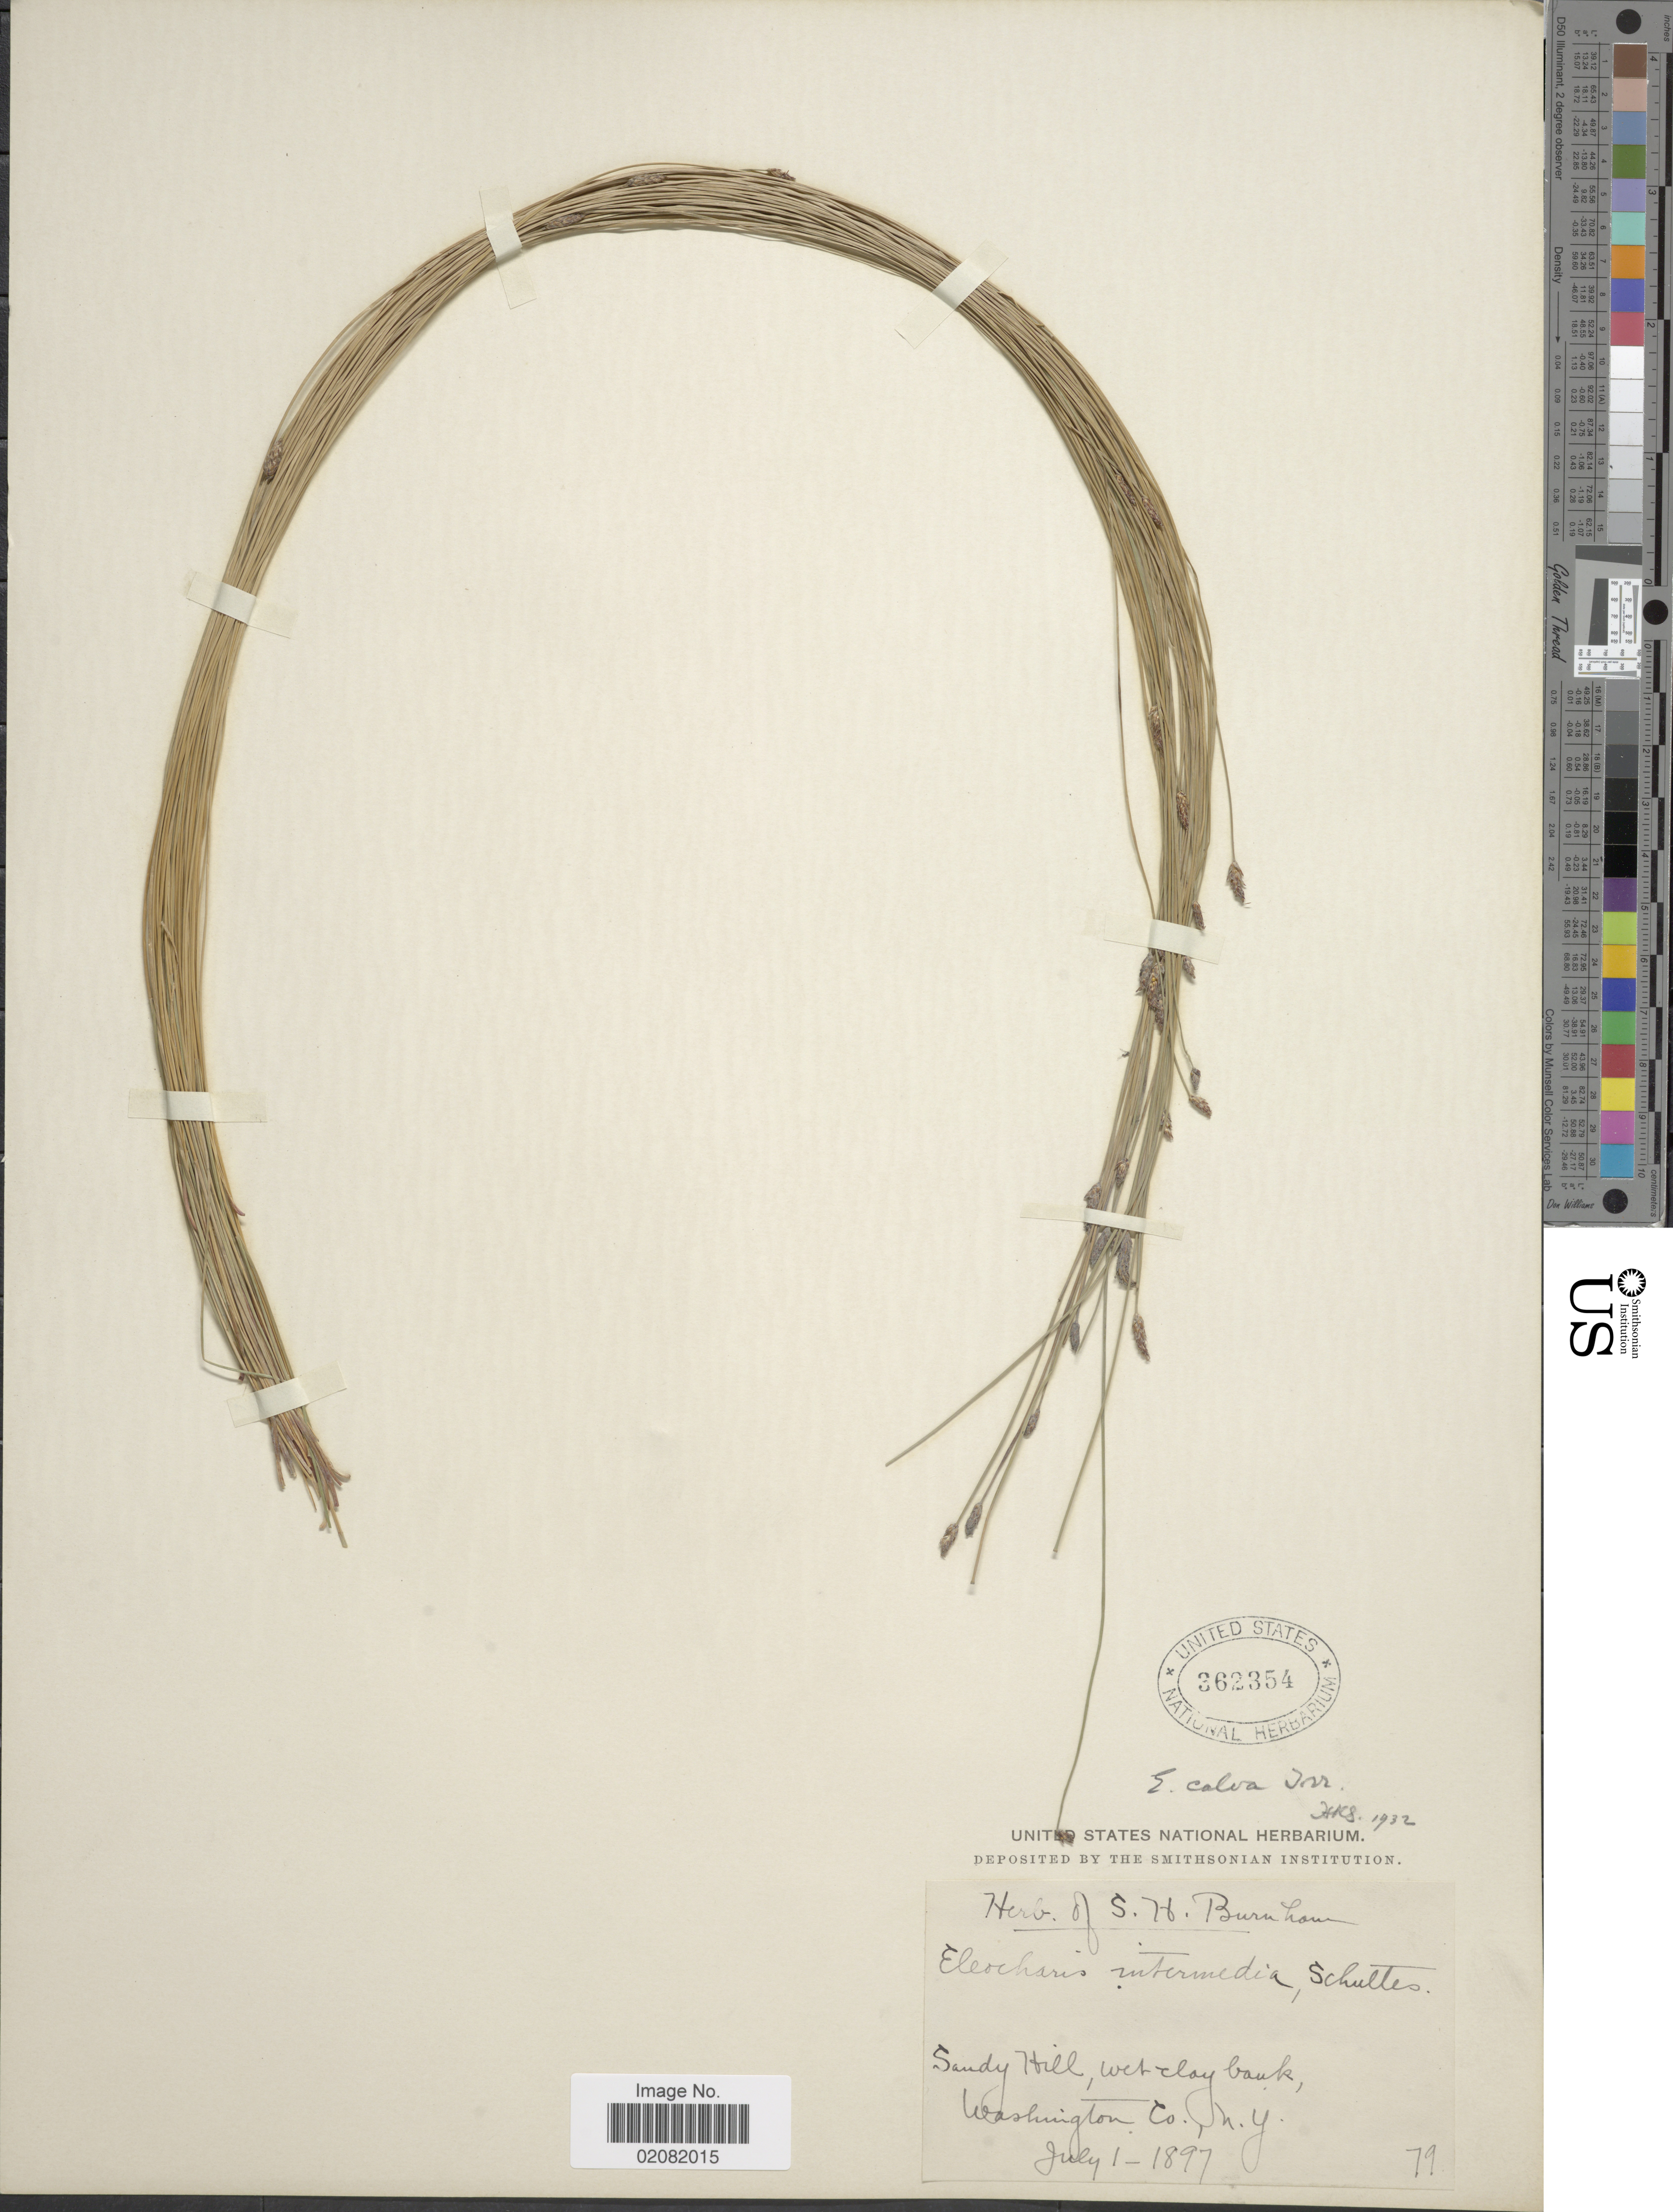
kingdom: Plantae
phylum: Tracheophyta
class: Liliopsida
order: Poales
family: Cyperaceae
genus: Eleocharis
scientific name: Eleocharis erythropoda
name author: Steud.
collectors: ex herb. S.H. Burnham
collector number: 79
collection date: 1897-07-01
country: United States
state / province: New York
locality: Sandy Hill, wet clay bank, Washington Co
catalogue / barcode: US 362354